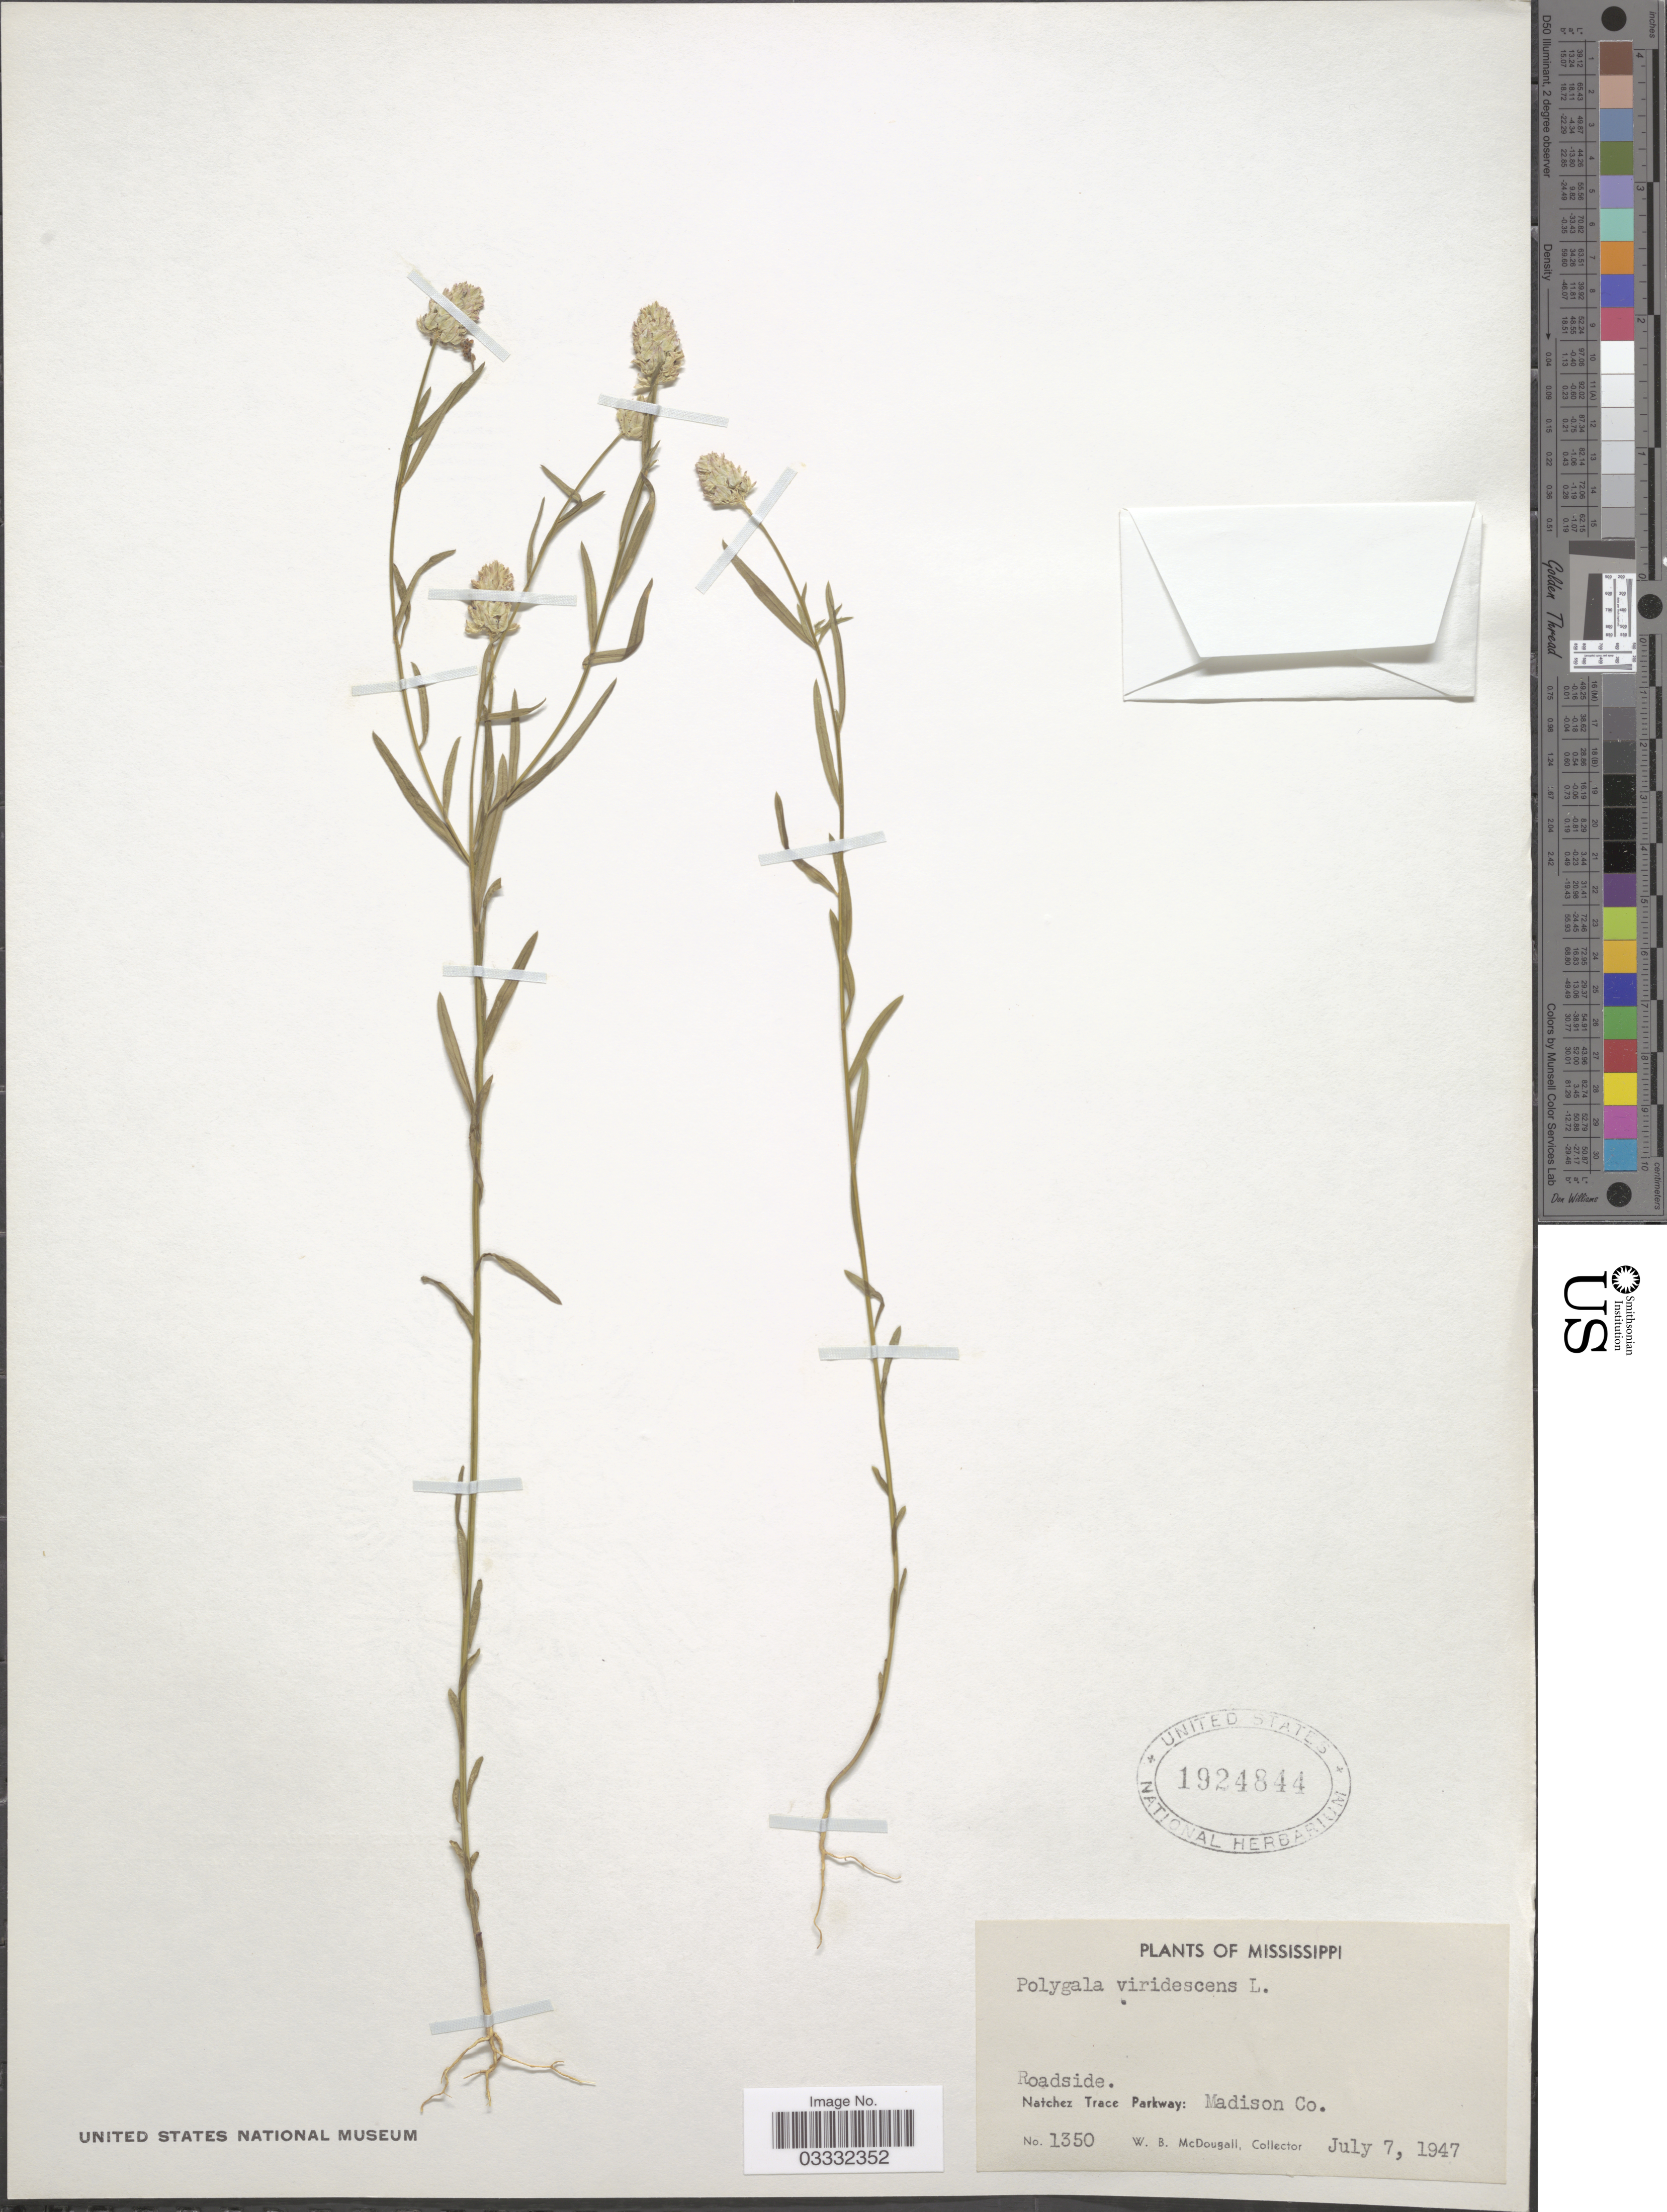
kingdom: Plantae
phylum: Tracheophyta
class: Magnoliopsida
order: Fabales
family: Polygalaceae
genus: Polygala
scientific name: Polygala sanguinea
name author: L.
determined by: Strong, Mark T., (BOT), Smithsonian Institution - National Museum of Natural History (UNITED STATES)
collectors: W. B. McDougall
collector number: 1350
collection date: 1947-07-07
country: United States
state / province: Mississippi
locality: Roadside. Natchez Trace Parkway: Madison Co.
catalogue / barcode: US 1924844